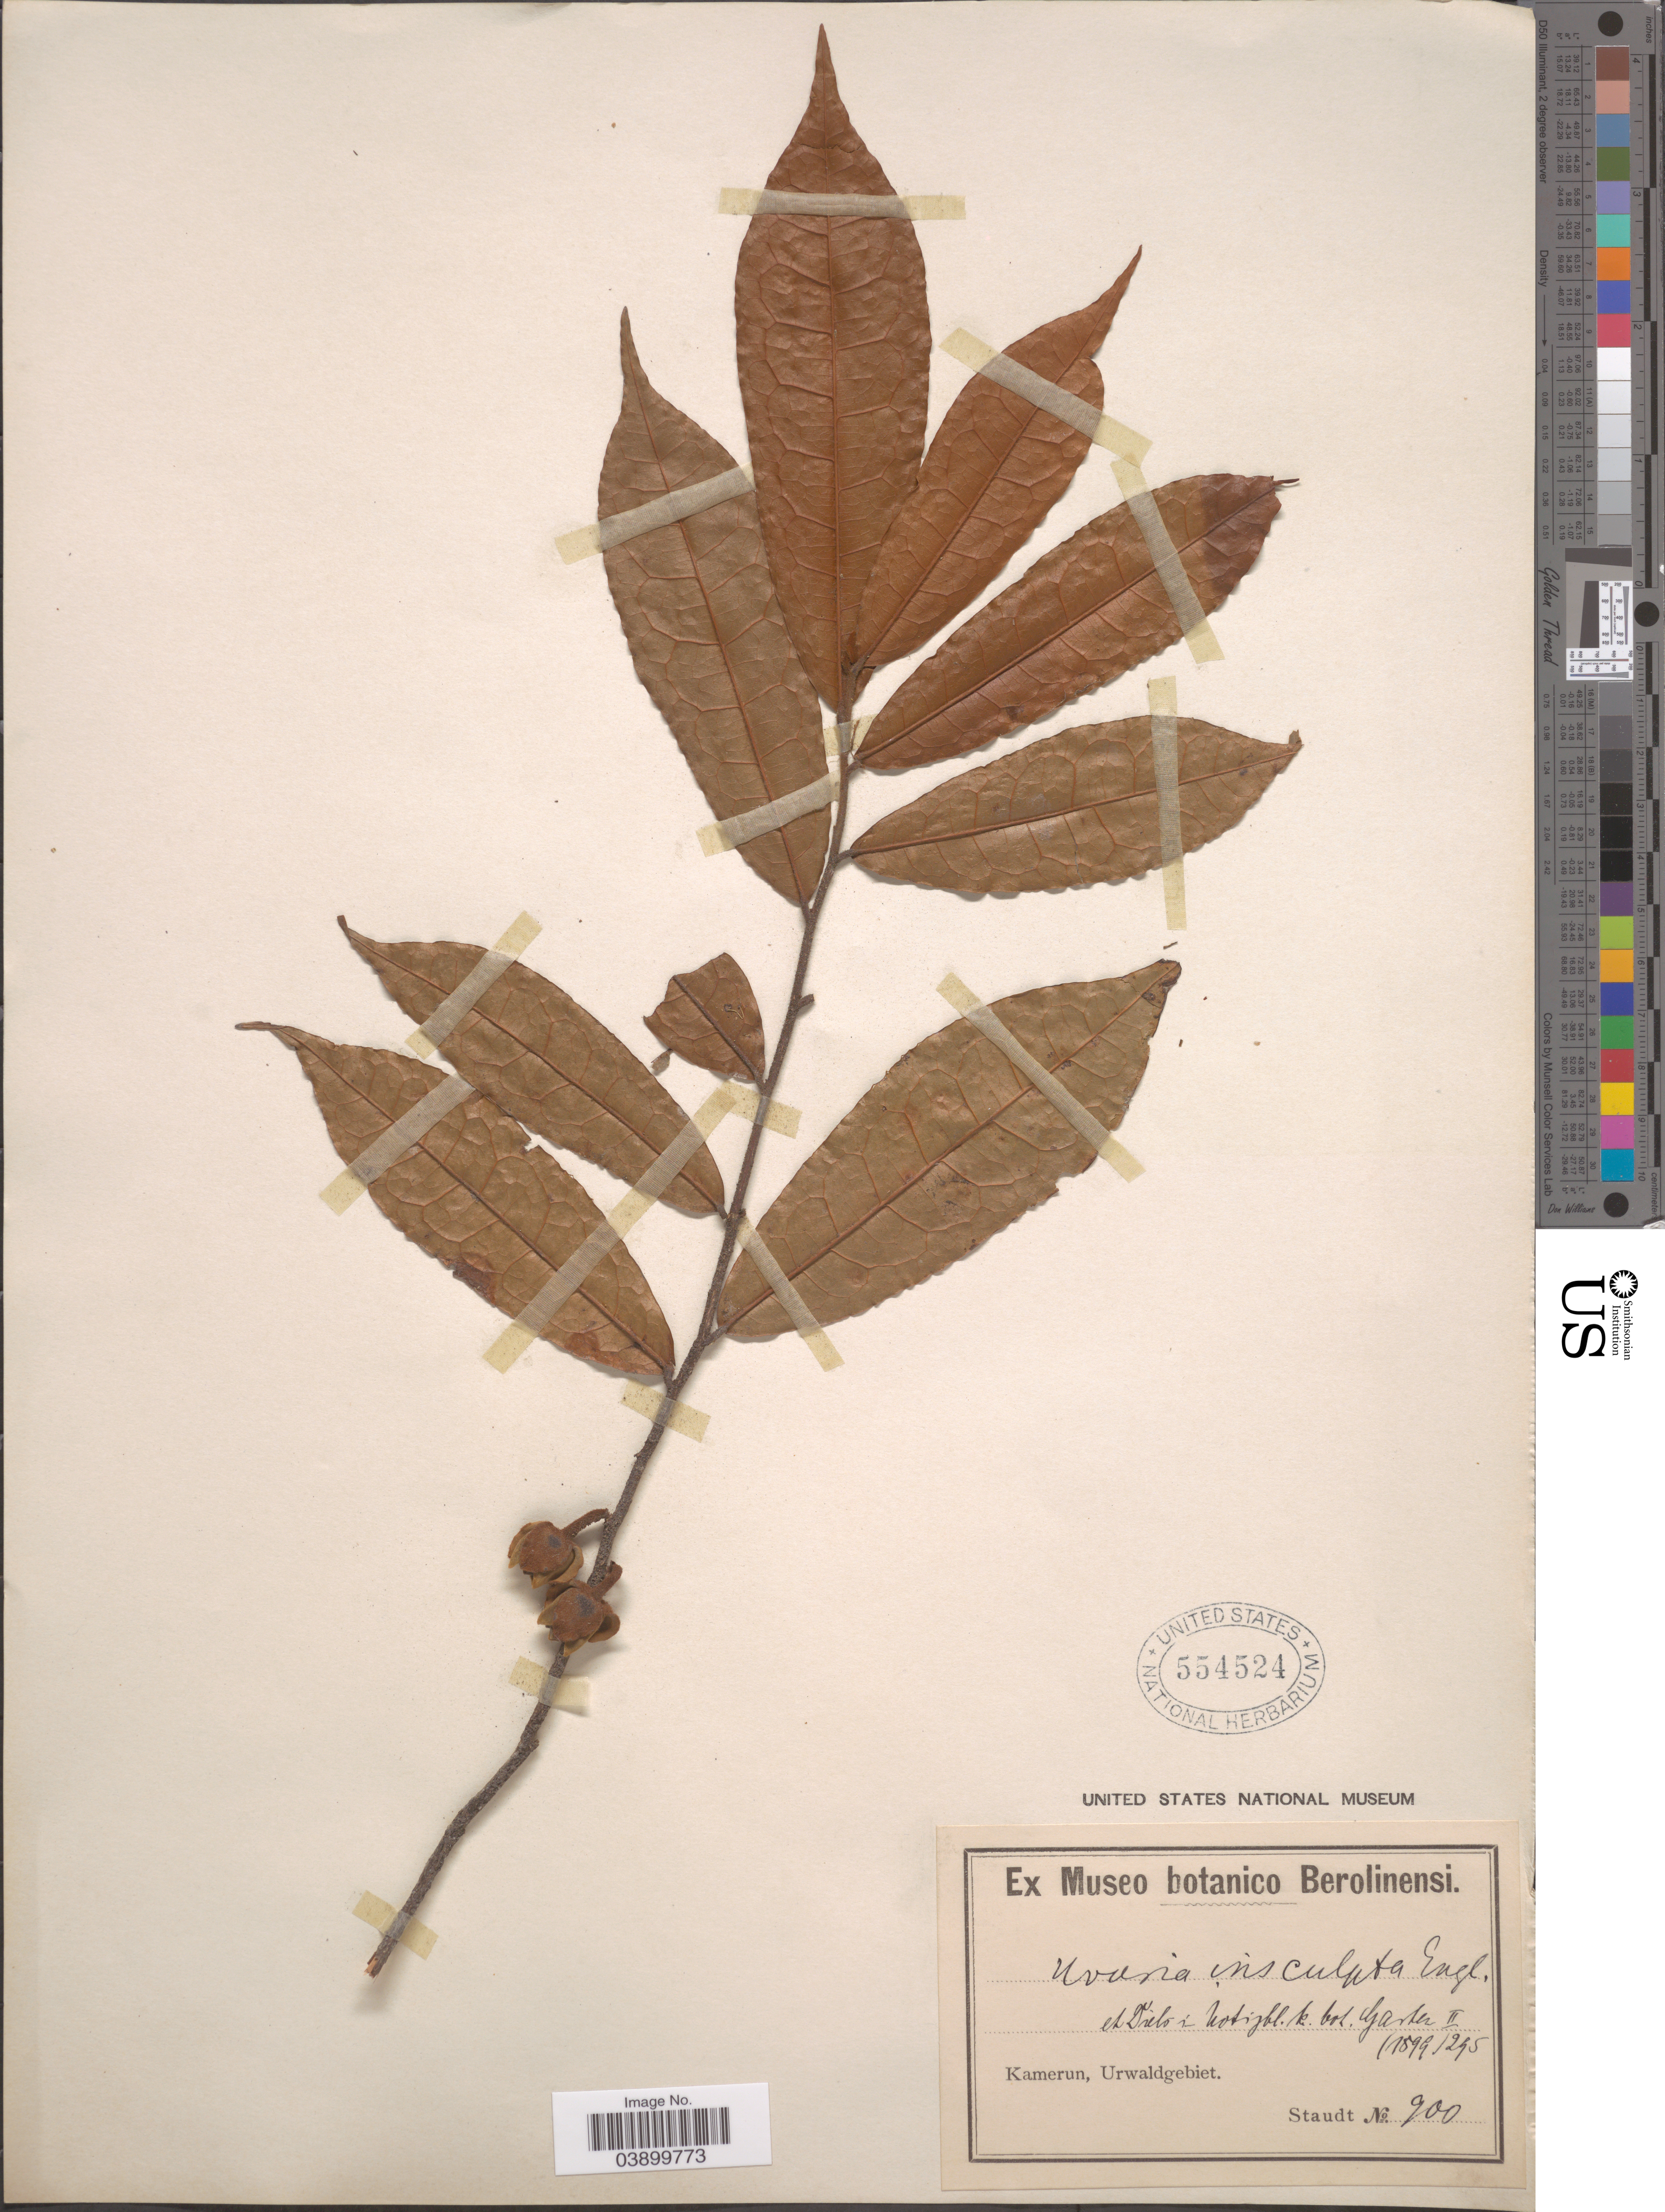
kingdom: Plantae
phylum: Tracheophyta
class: Magnoliopsida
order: Magnoliales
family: Annonaceae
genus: Uvaria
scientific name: Uvaria insculpta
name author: Engl. & Diels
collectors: -. Staudt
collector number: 900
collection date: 1899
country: Cameroon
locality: Urwaldgebiet.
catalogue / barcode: US 554524